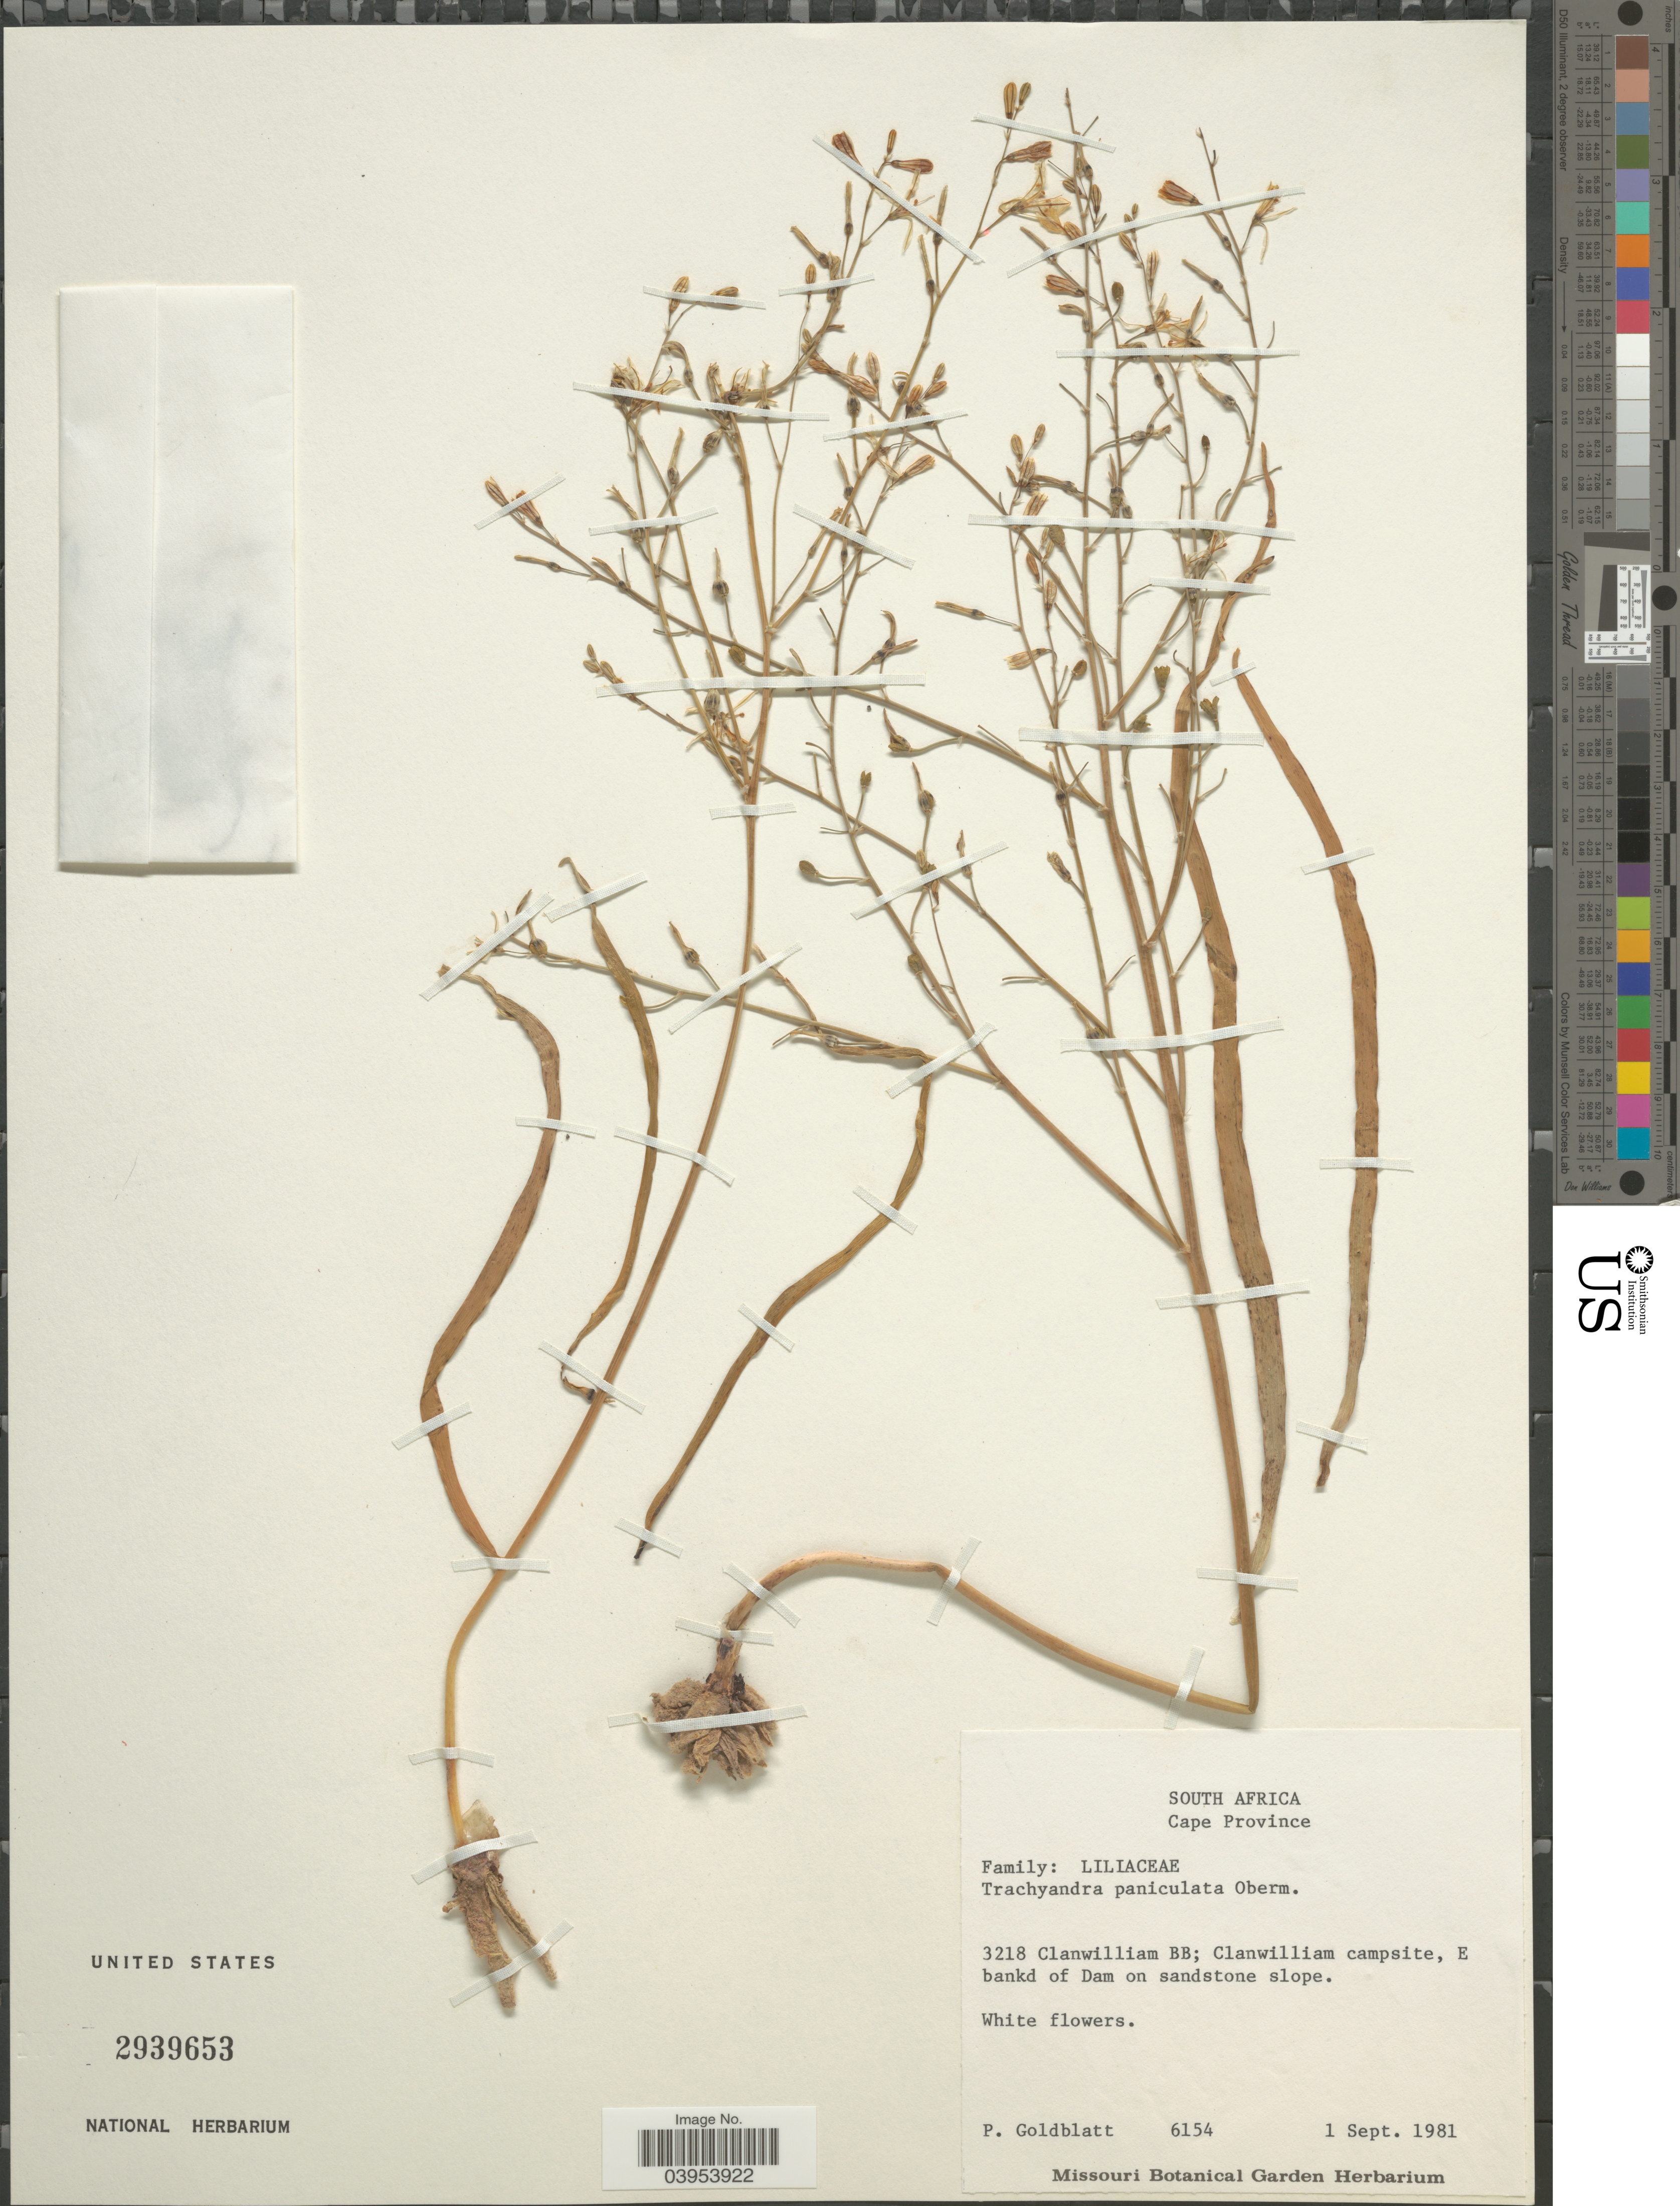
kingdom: Plantae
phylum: Tracheophyta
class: Liliopsida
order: Asparagales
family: Asphodelaceae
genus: Trachyandra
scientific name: Trachyandra paniculata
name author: Oberm.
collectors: P. Goldblatt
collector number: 6154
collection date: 1981-09-01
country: South Africa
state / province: Western Cape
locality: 3218 Clanwilliam BB; Clanwilliam campsite, E bankd of Dam on sandstone slope.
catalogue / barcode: US 2939653